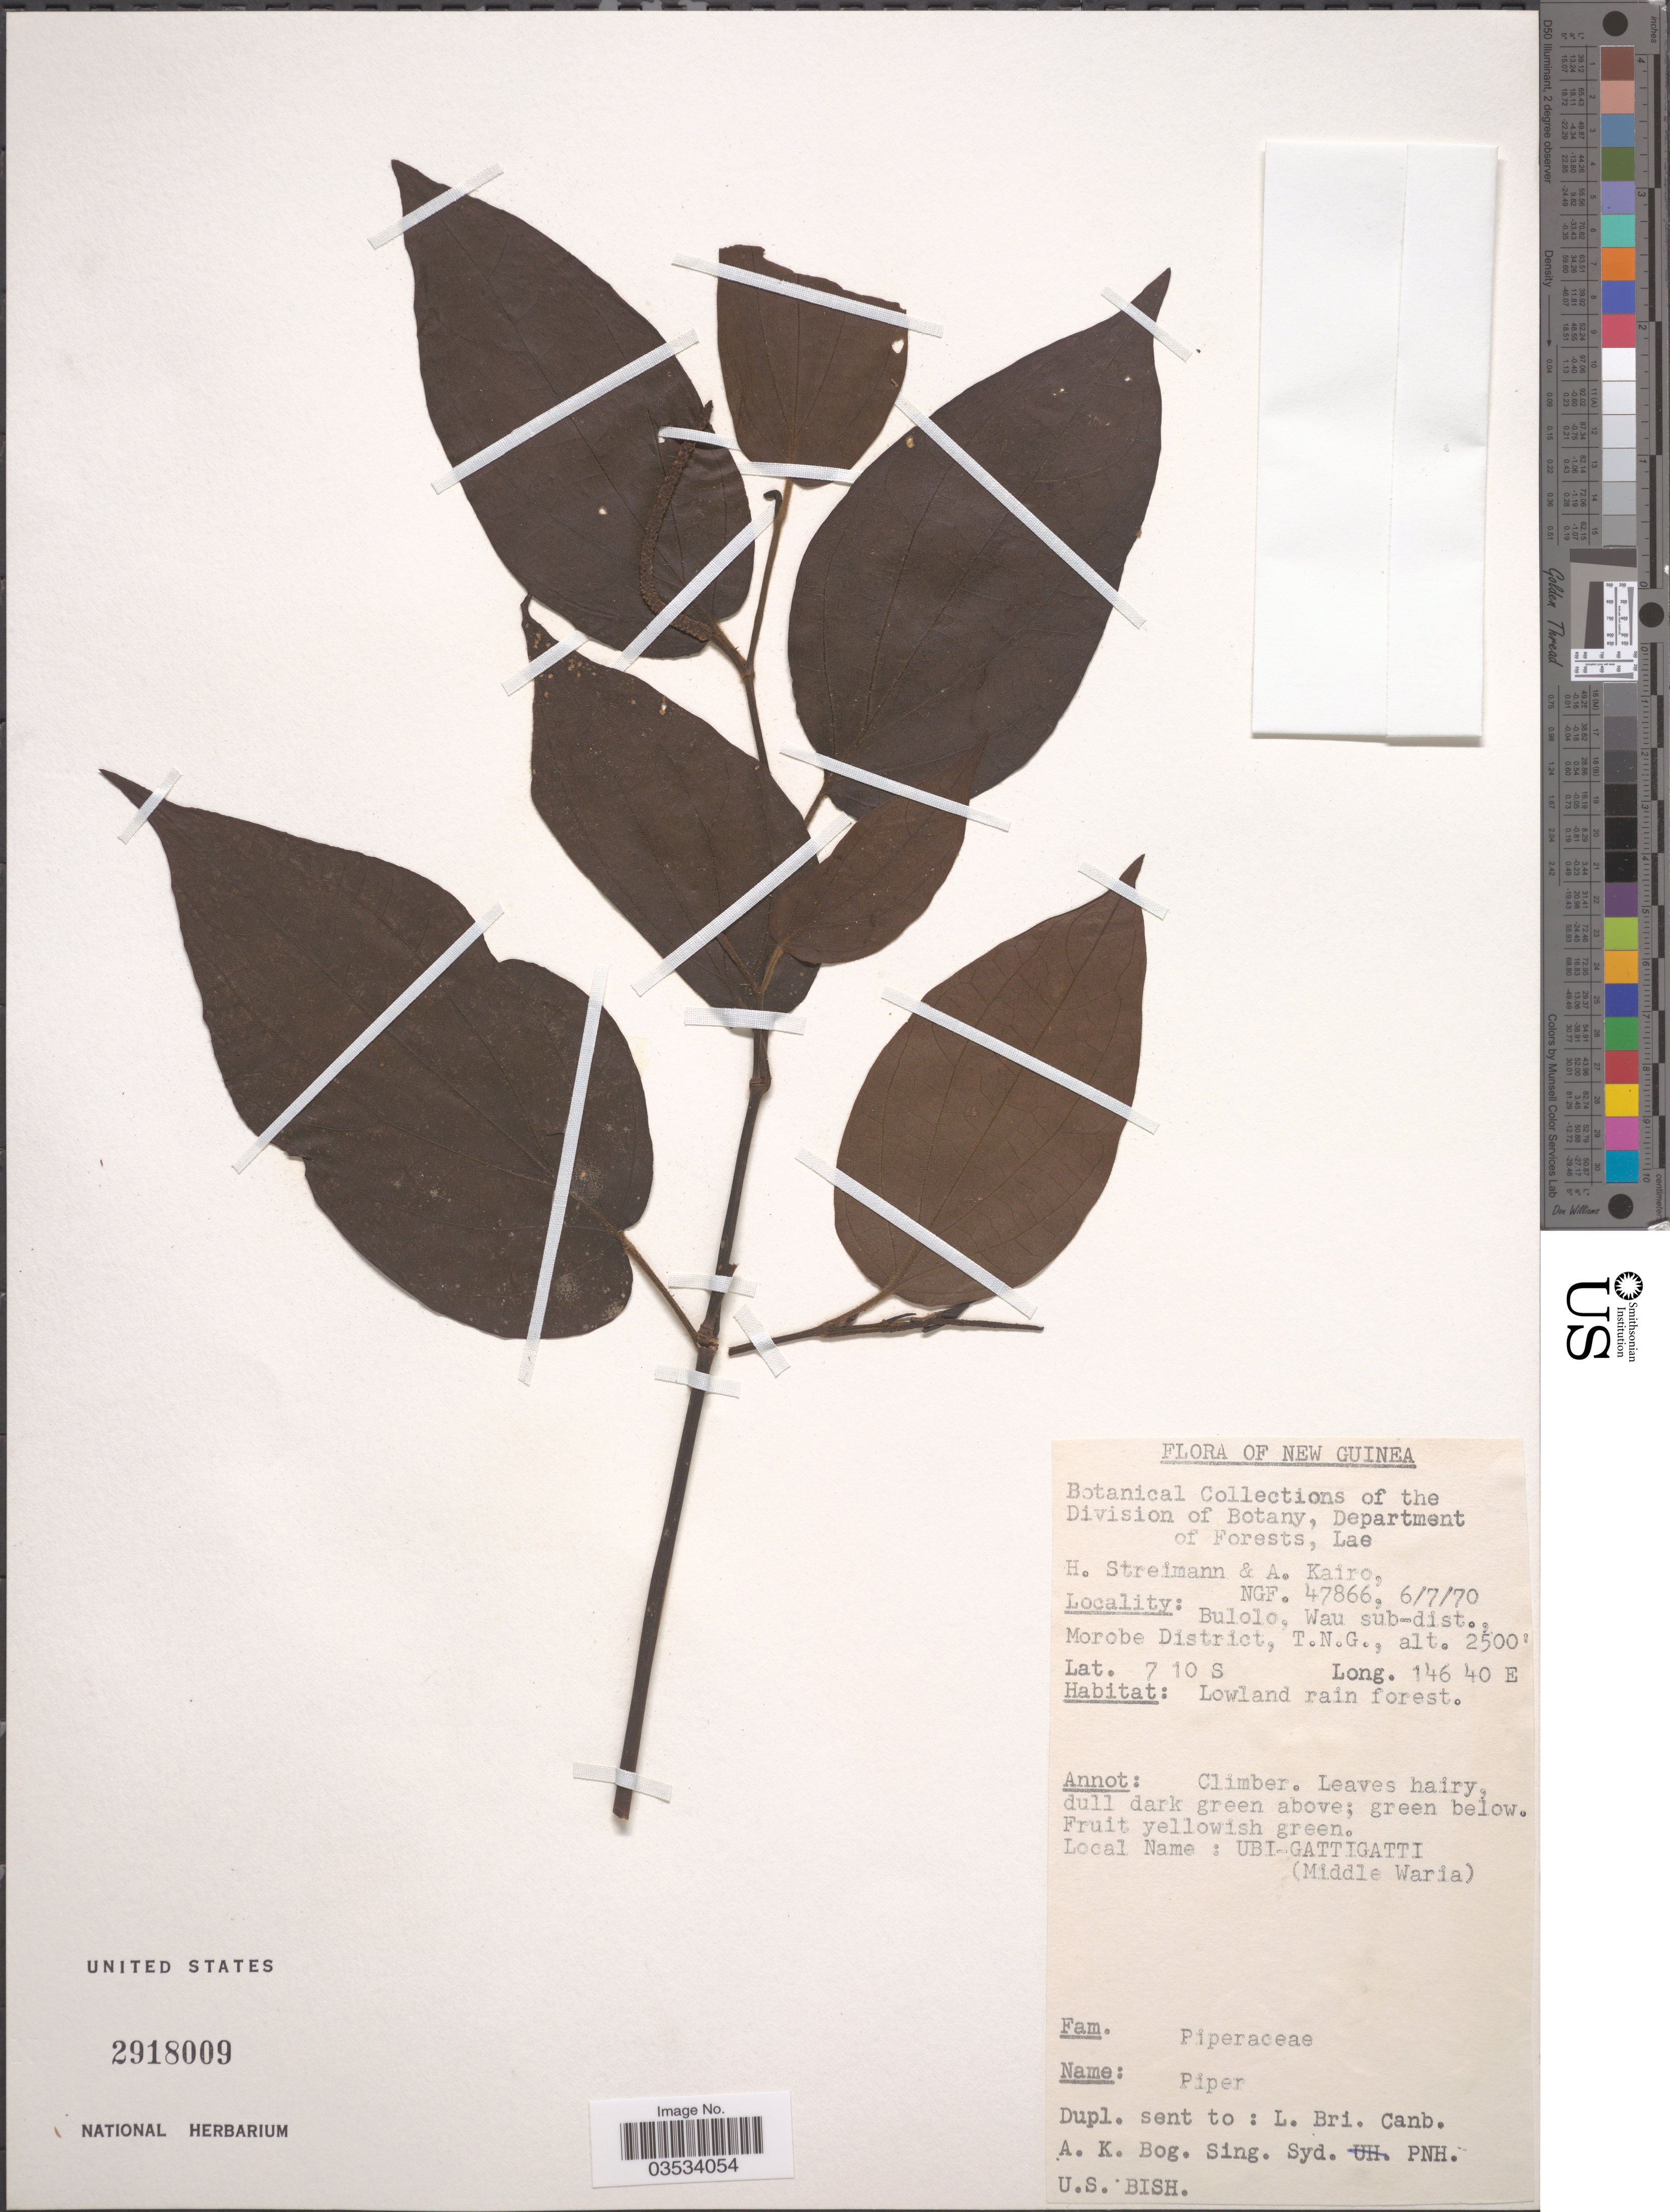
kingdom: Plantae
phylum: Tracheophyta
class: Magnoliopsida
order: Piperales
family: Piperaceae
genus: Piper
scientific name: Piper sp.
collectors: H. Streimann & A. Kairo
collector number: NGF47866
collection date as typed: Transcribed d/m/y: 6/7/70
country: Papua New Guinea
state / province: Morobe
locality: New Guinea. Bulolo, Wau sub-dist., Morobe District, T.N.G.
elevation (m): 762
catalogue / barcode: US 2918009